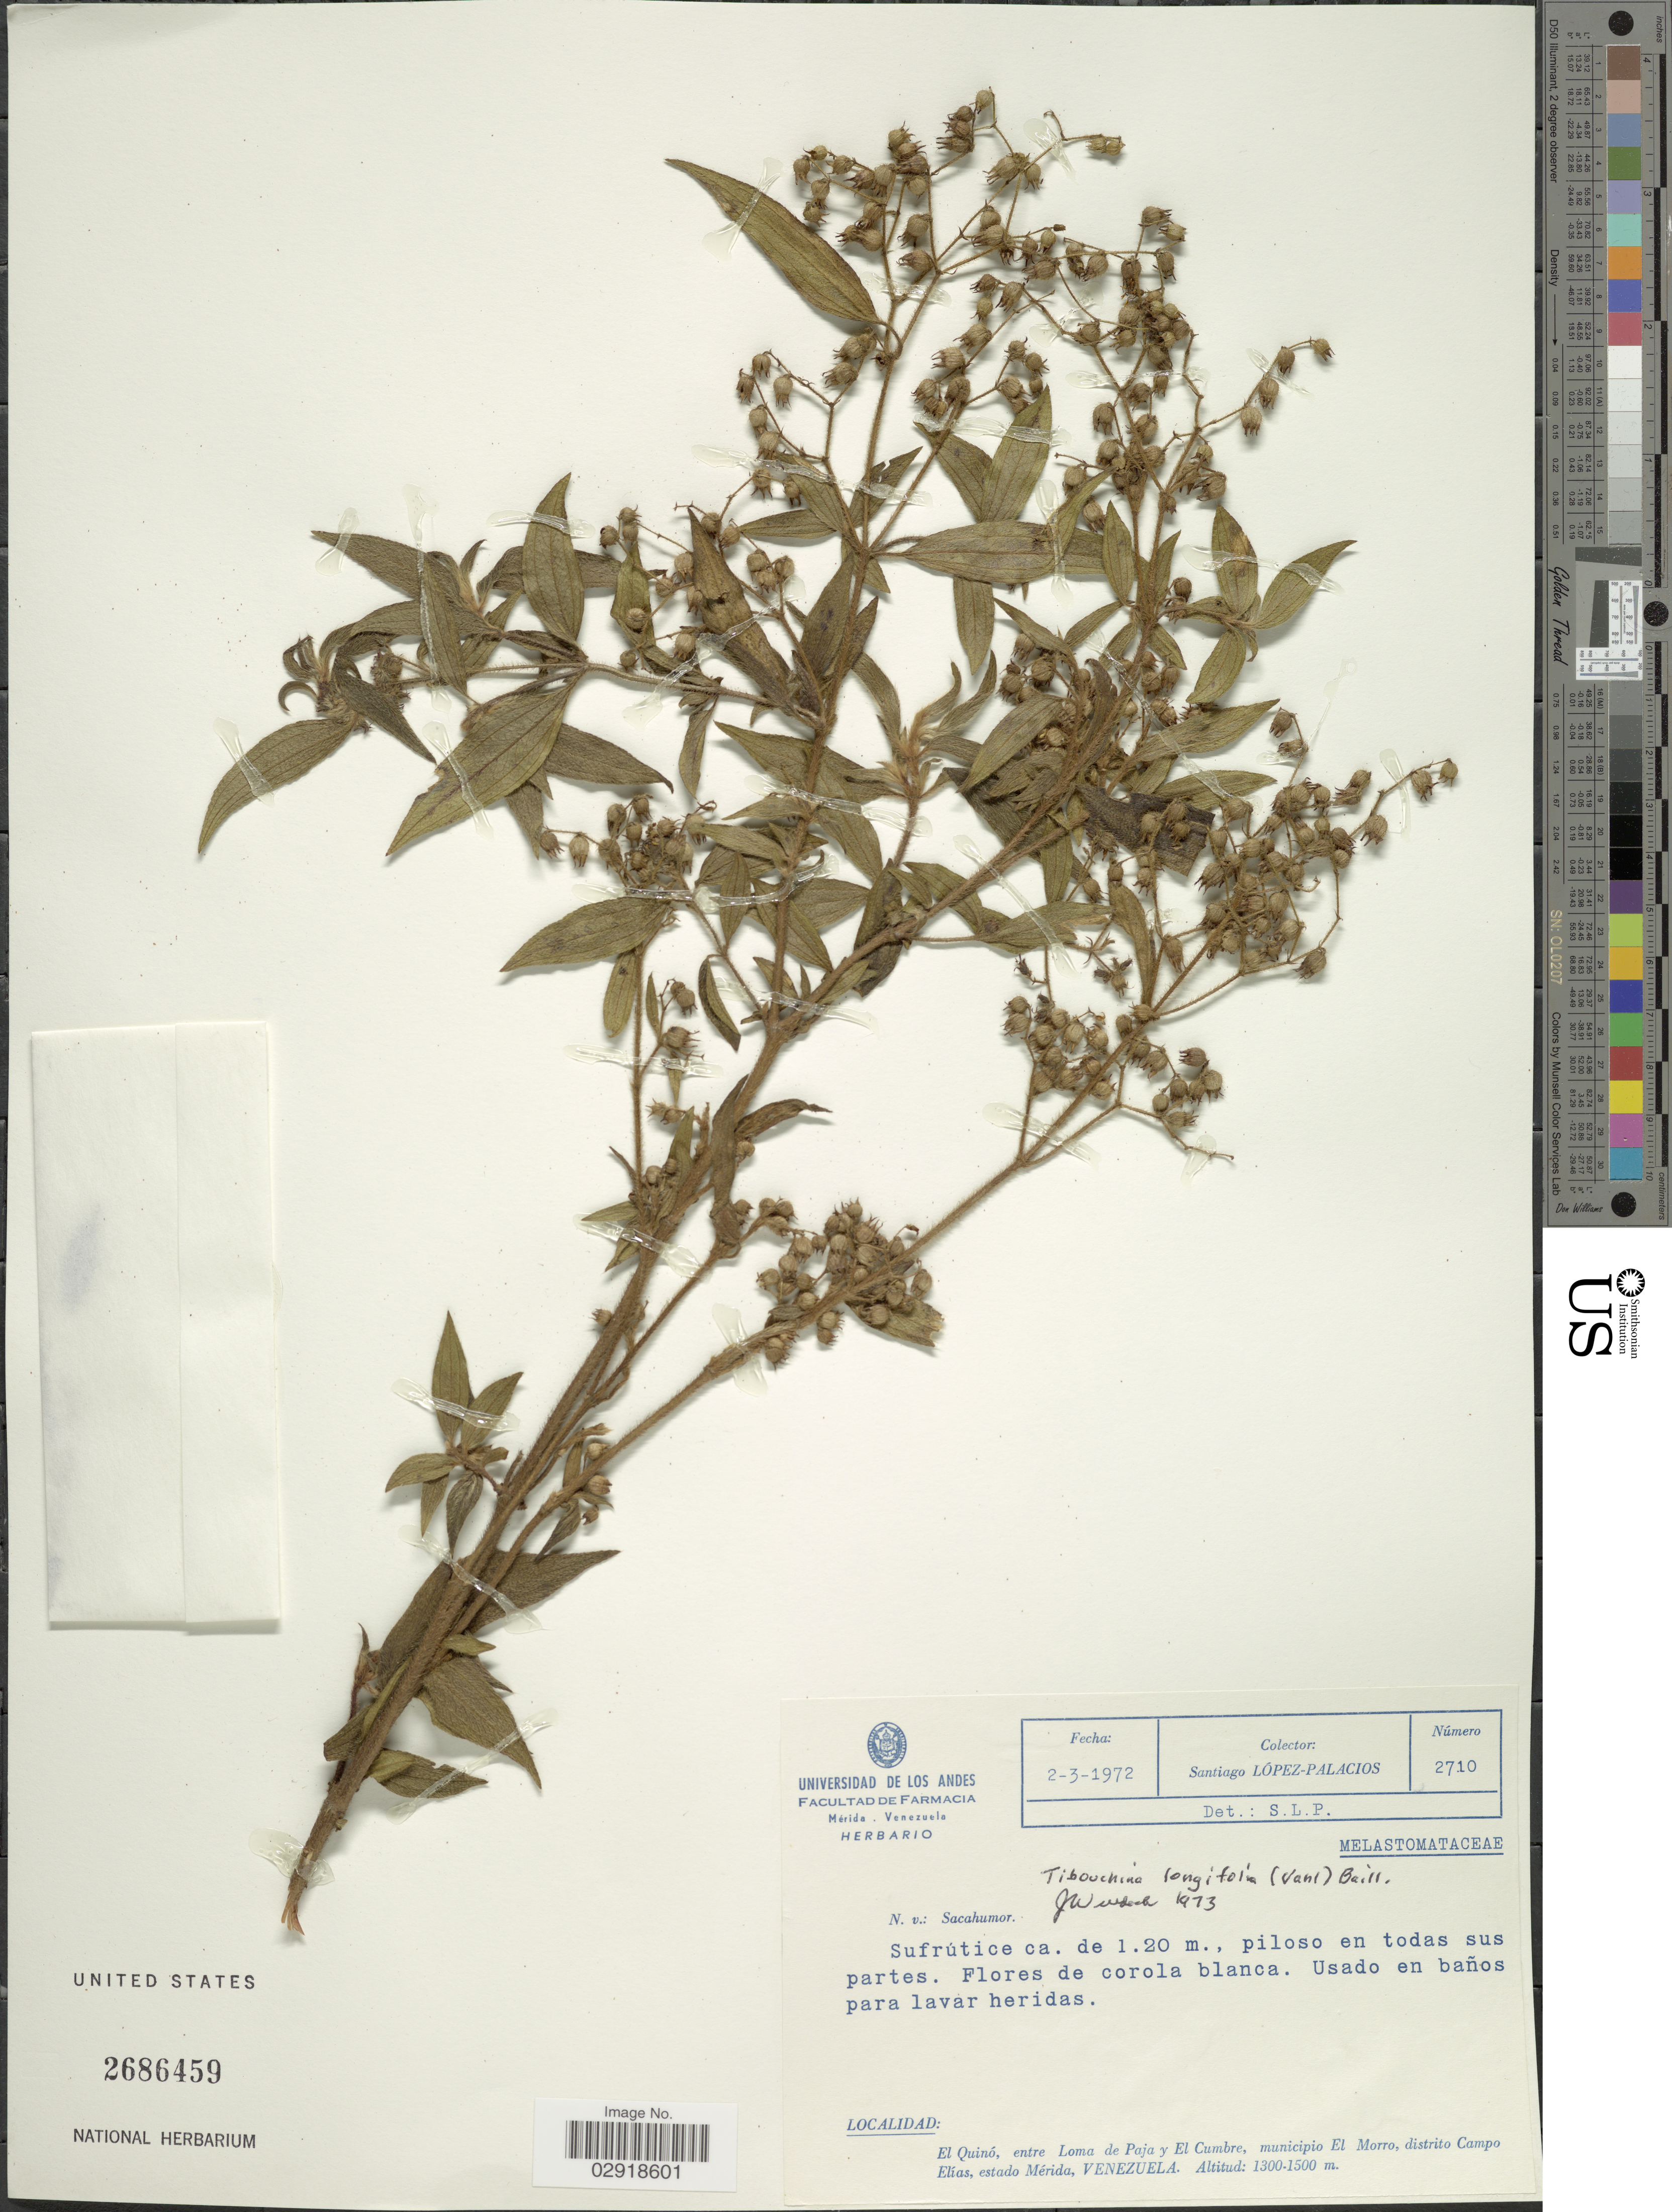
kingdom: Plantae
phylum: Tracheophyta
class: Magnoliopsida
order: Myrtales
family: Melastomataceae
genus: Chaetogastra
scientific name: Chaetogastra longifolia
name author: (Vahl) DC.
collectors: S. López-Palacios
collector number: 2710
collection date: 1972-03-02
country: Venezuela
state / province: Mérida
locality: El Quinó, entre Loma de Paja y El Cumbre, municipio El Morro, distrito Campo Elías.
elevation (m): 1300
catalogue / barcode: US 2686459